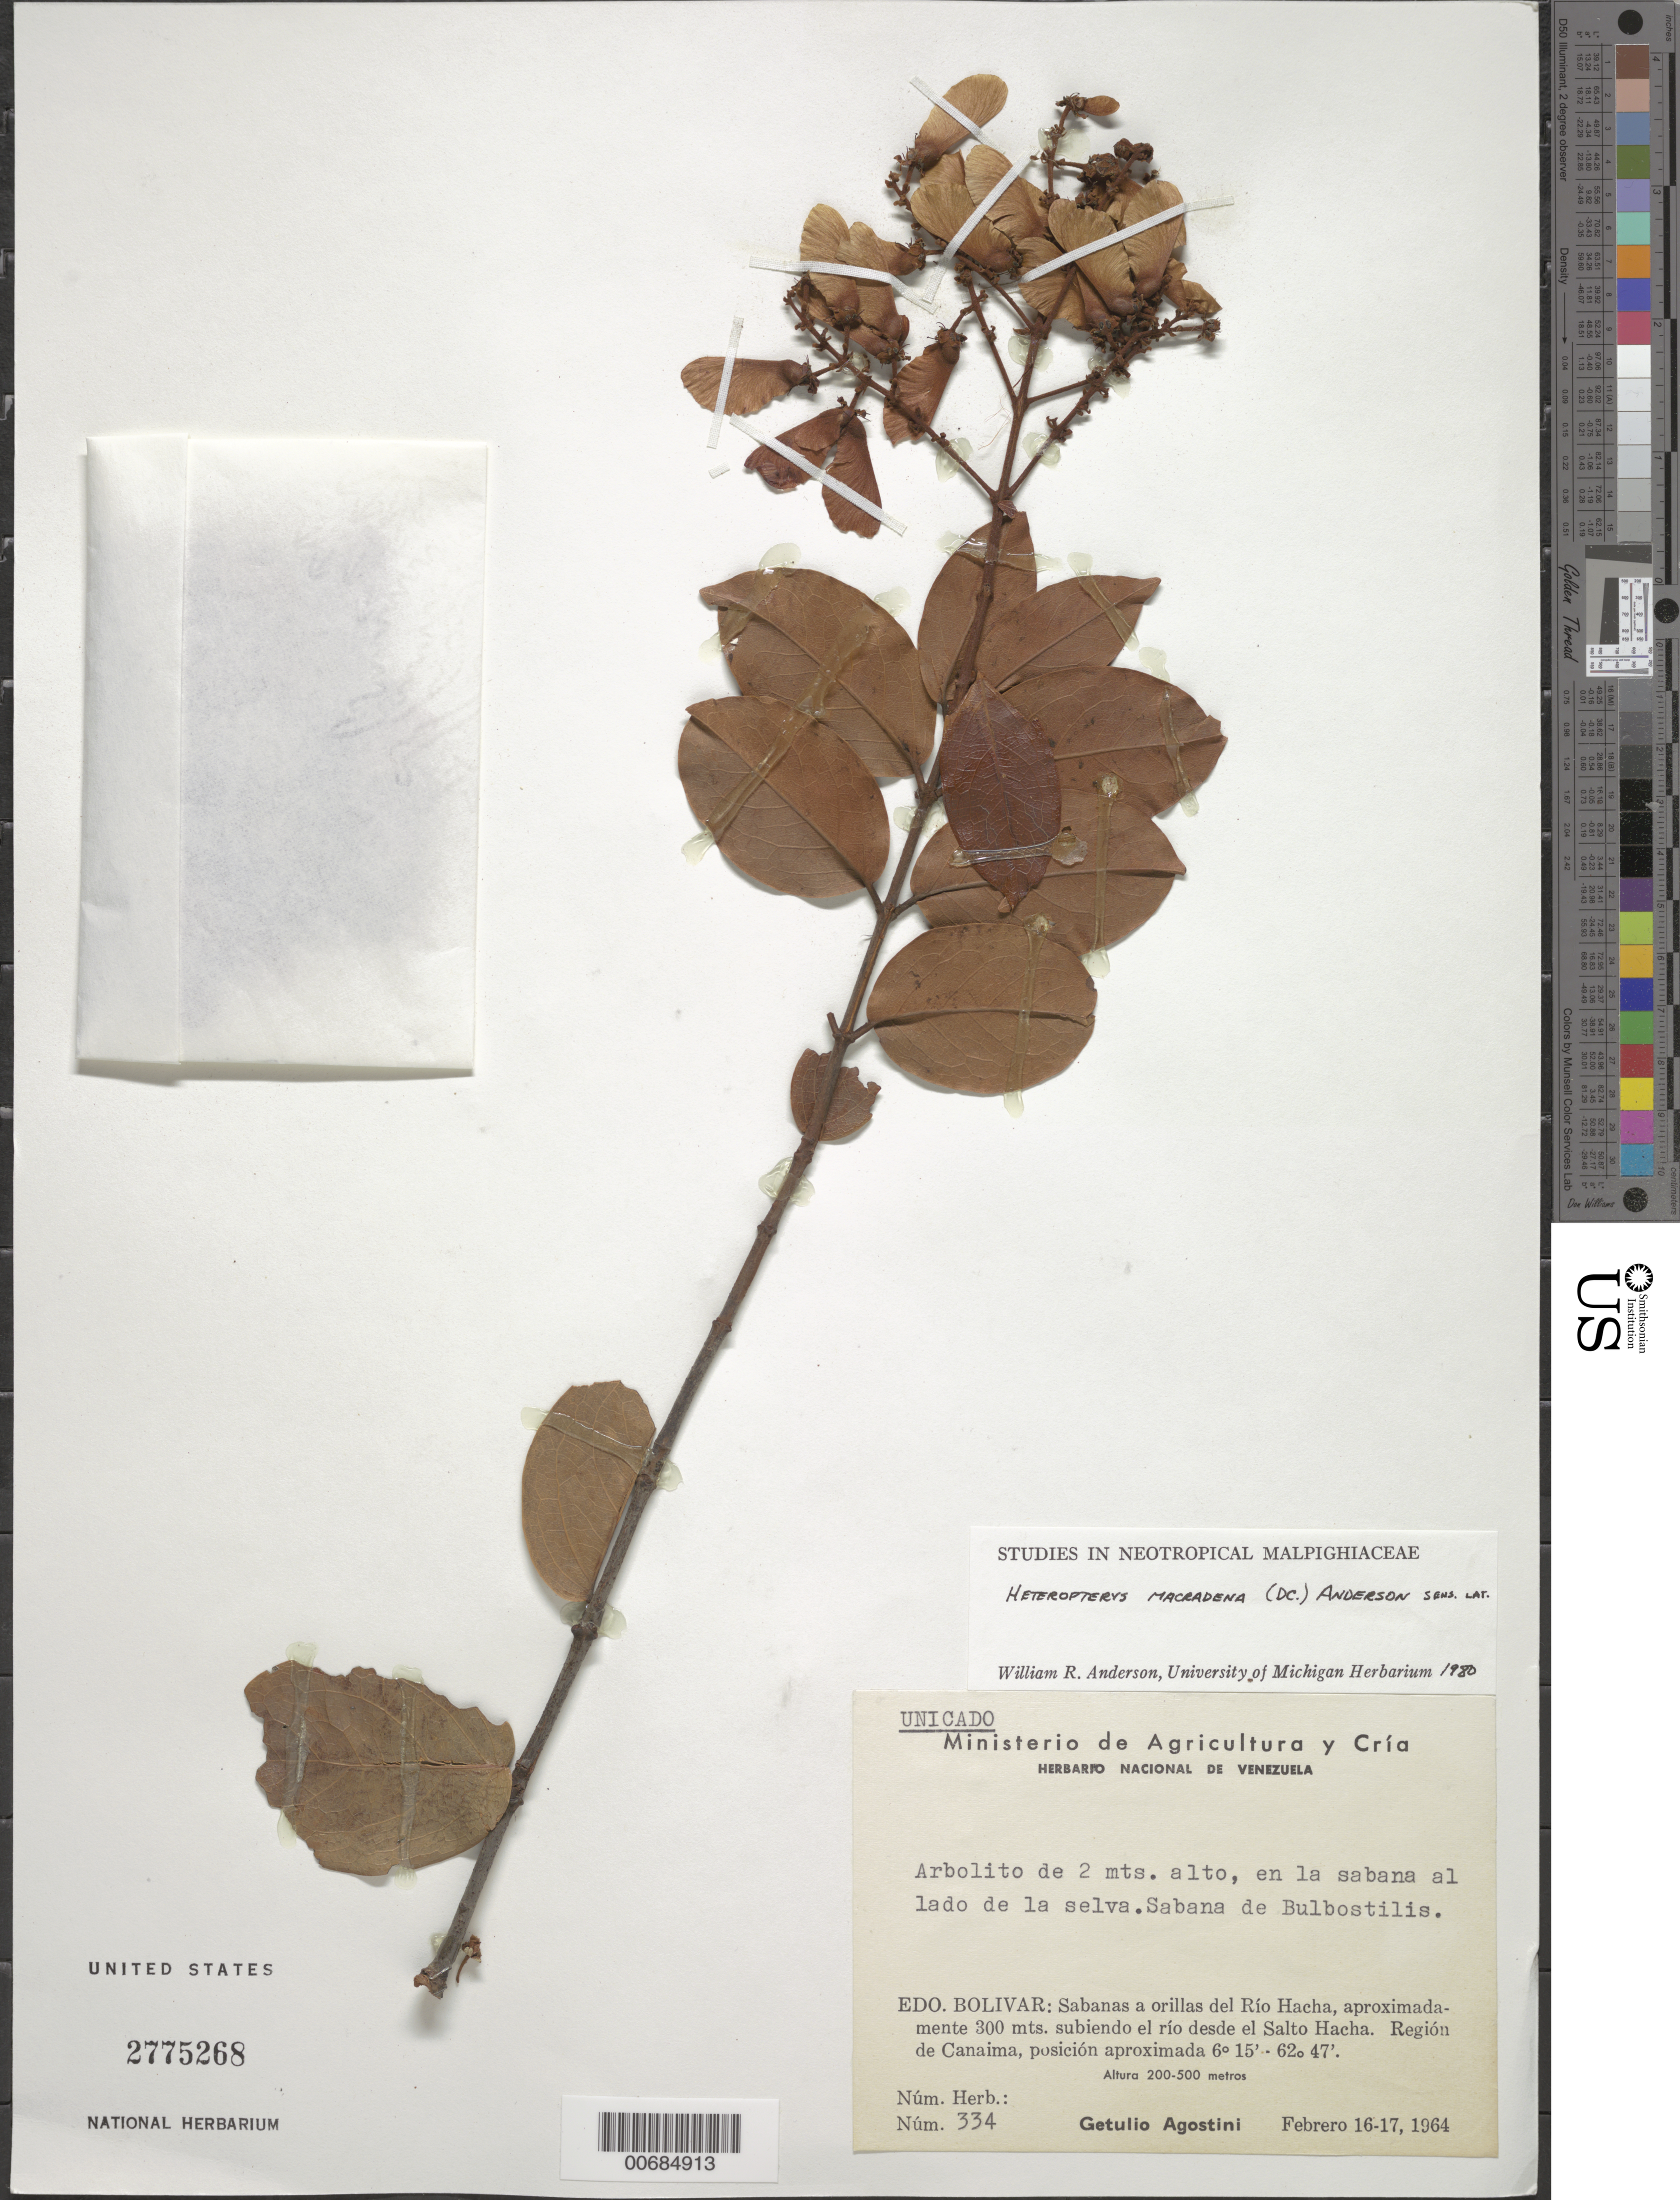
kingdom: Plantae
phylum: Tracheophyta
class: Magnoliopsida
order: Malpighiales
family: Malpighiaceae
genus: Heteropterys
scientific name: Heteropterys macradena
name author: (DC.) W.R. Anderson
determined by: Anderson, W. R., (MICH), University of Michigan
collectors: G. Agostini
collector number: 334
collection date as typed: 16-Feb-64 to 17-Feb-64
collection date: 1964-02-16/1964-02-17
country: Venezuela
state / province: Bolívar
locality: Isla del Río Hacha, 300 m subiendo el río desde el Salto Hacha; region de Canaima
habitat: Savannas along forest; Bulbostylis savanna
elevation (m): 200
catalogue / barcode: US 2775268